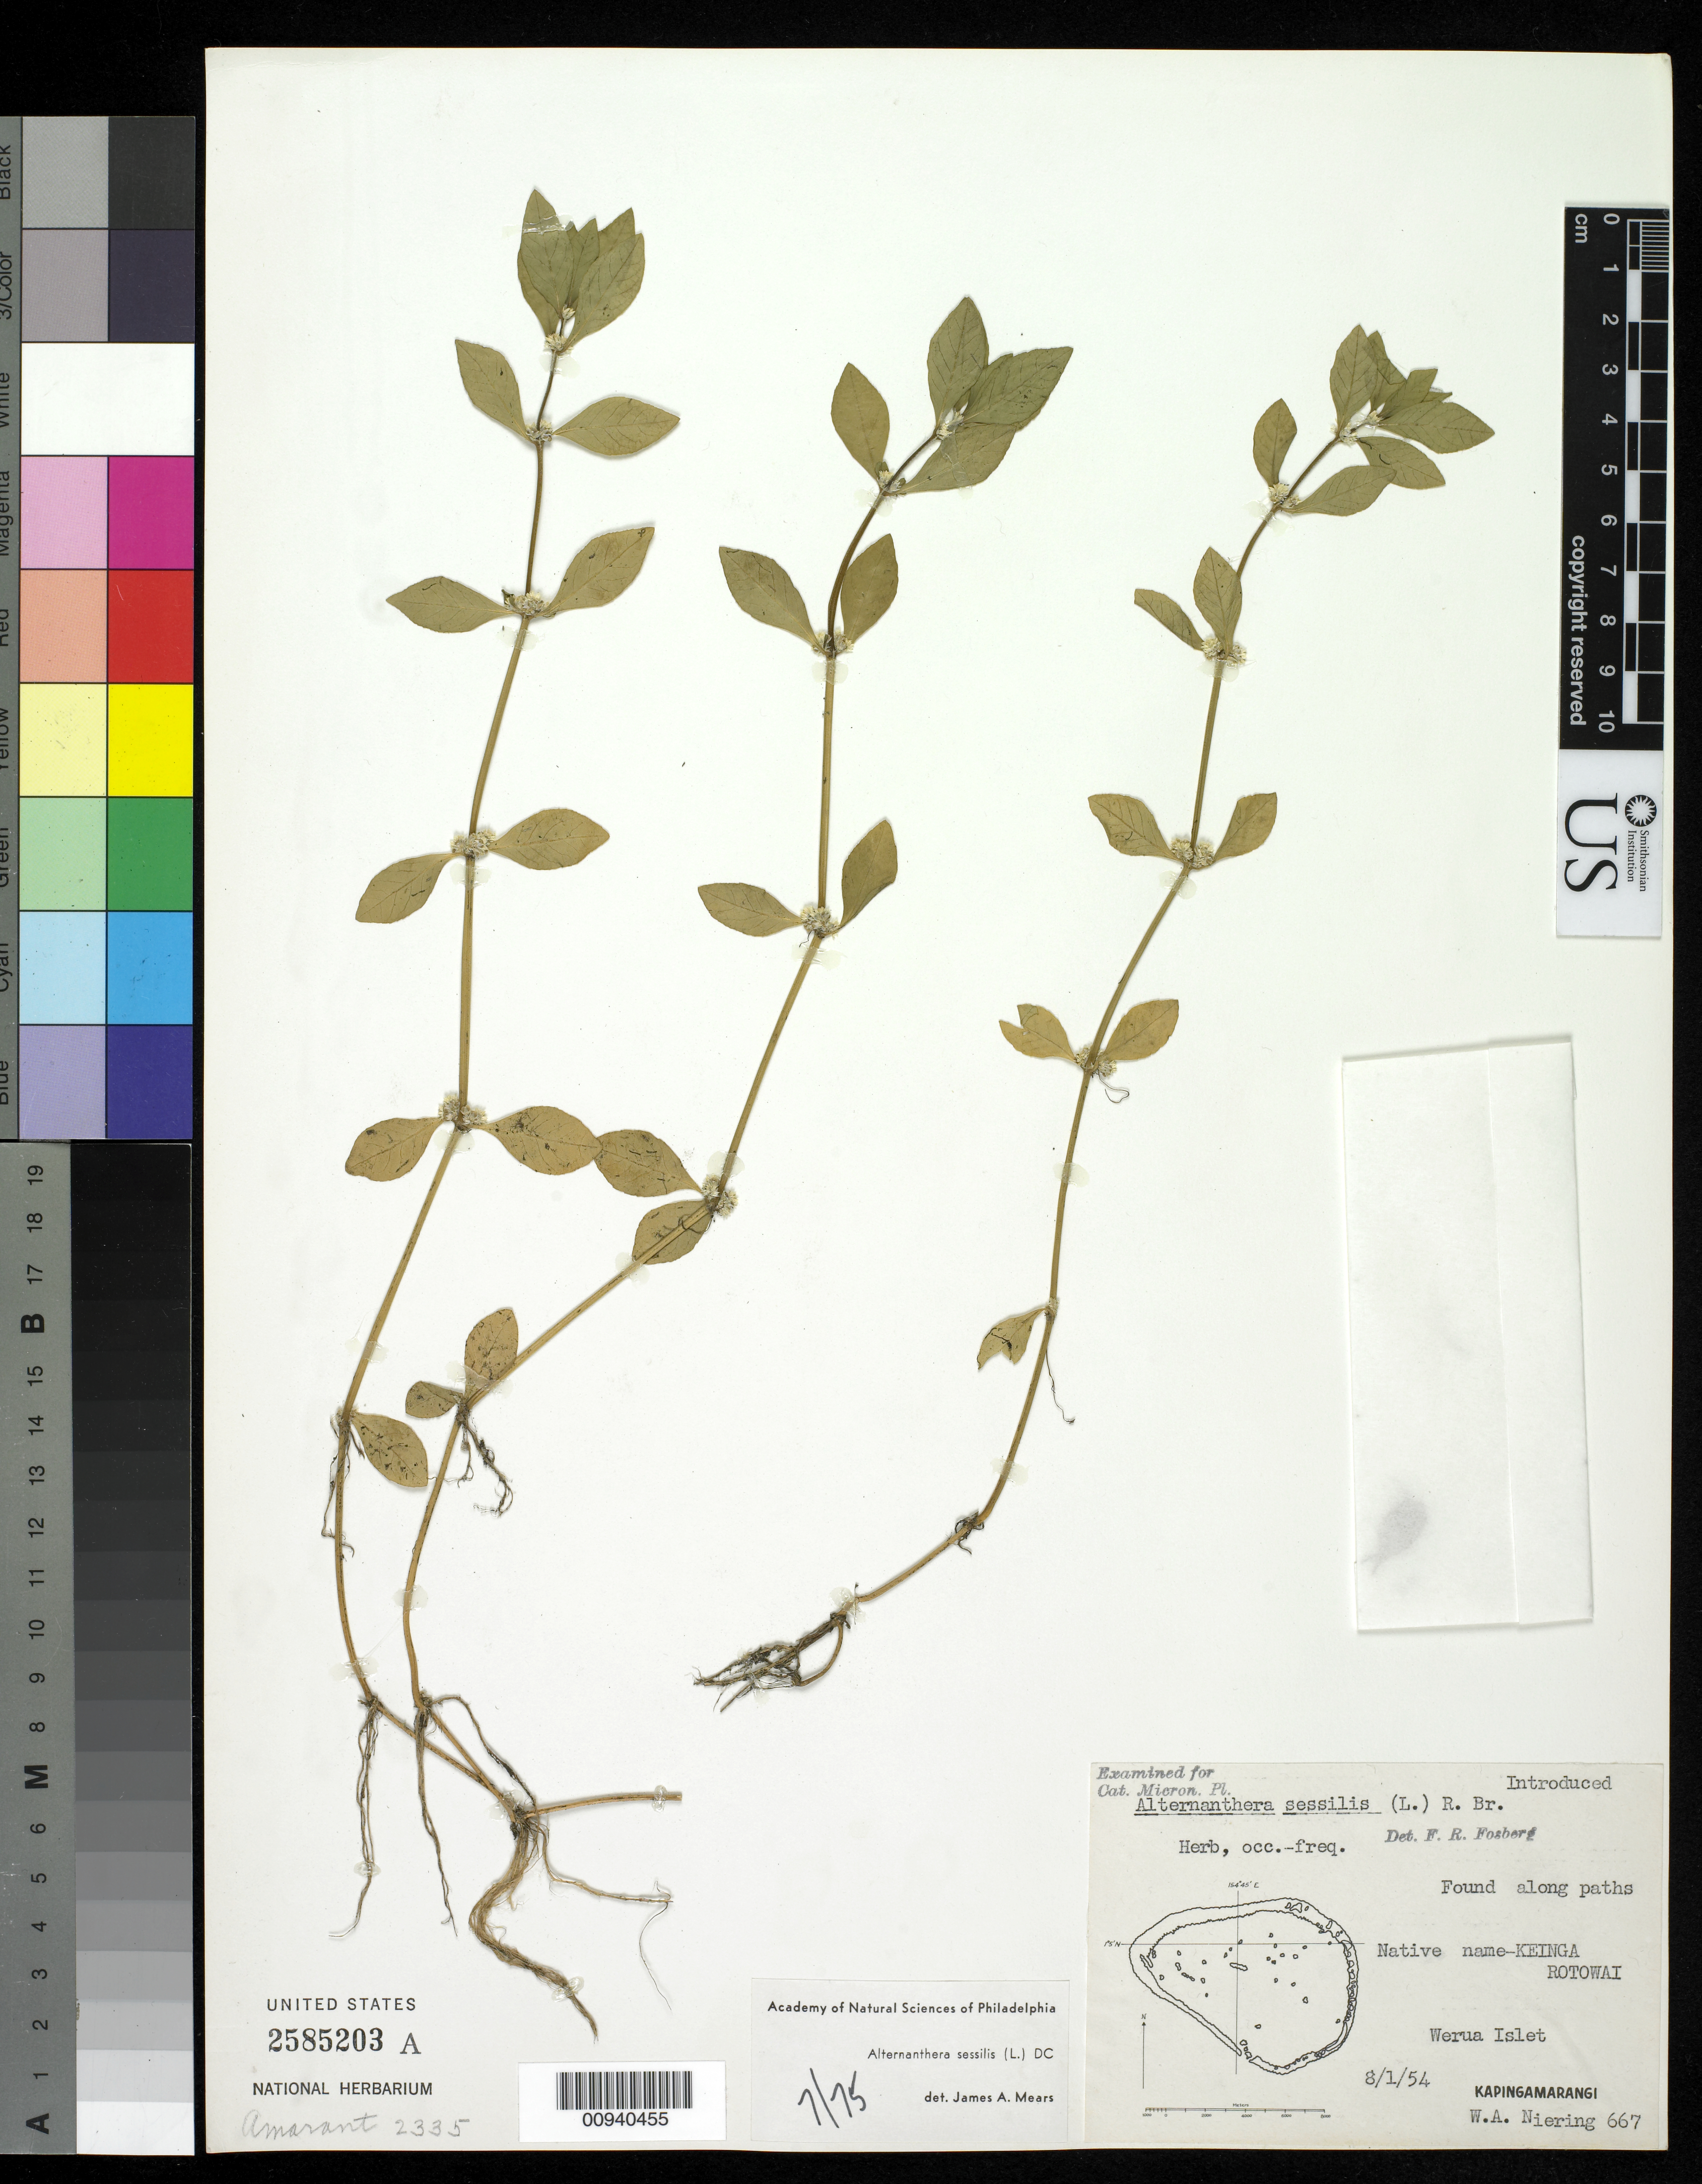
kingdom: Plantae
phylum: Tracheophyta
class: Magnoliopsida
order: Caryophyllales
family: Amaranthaceae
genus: Alternanthera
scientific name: Alternanthera sessilis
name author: (L.) DC.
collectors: W. Niering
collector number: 667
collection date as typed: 08 Jan 1954 or 01 Aug 1954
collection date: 1954-01-08 or 1954-08-01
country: Micronesia, Federated States of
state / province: Pohnpei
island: Kapingamarangi Atoll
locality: Werua Islet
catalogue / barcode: US 2585203A